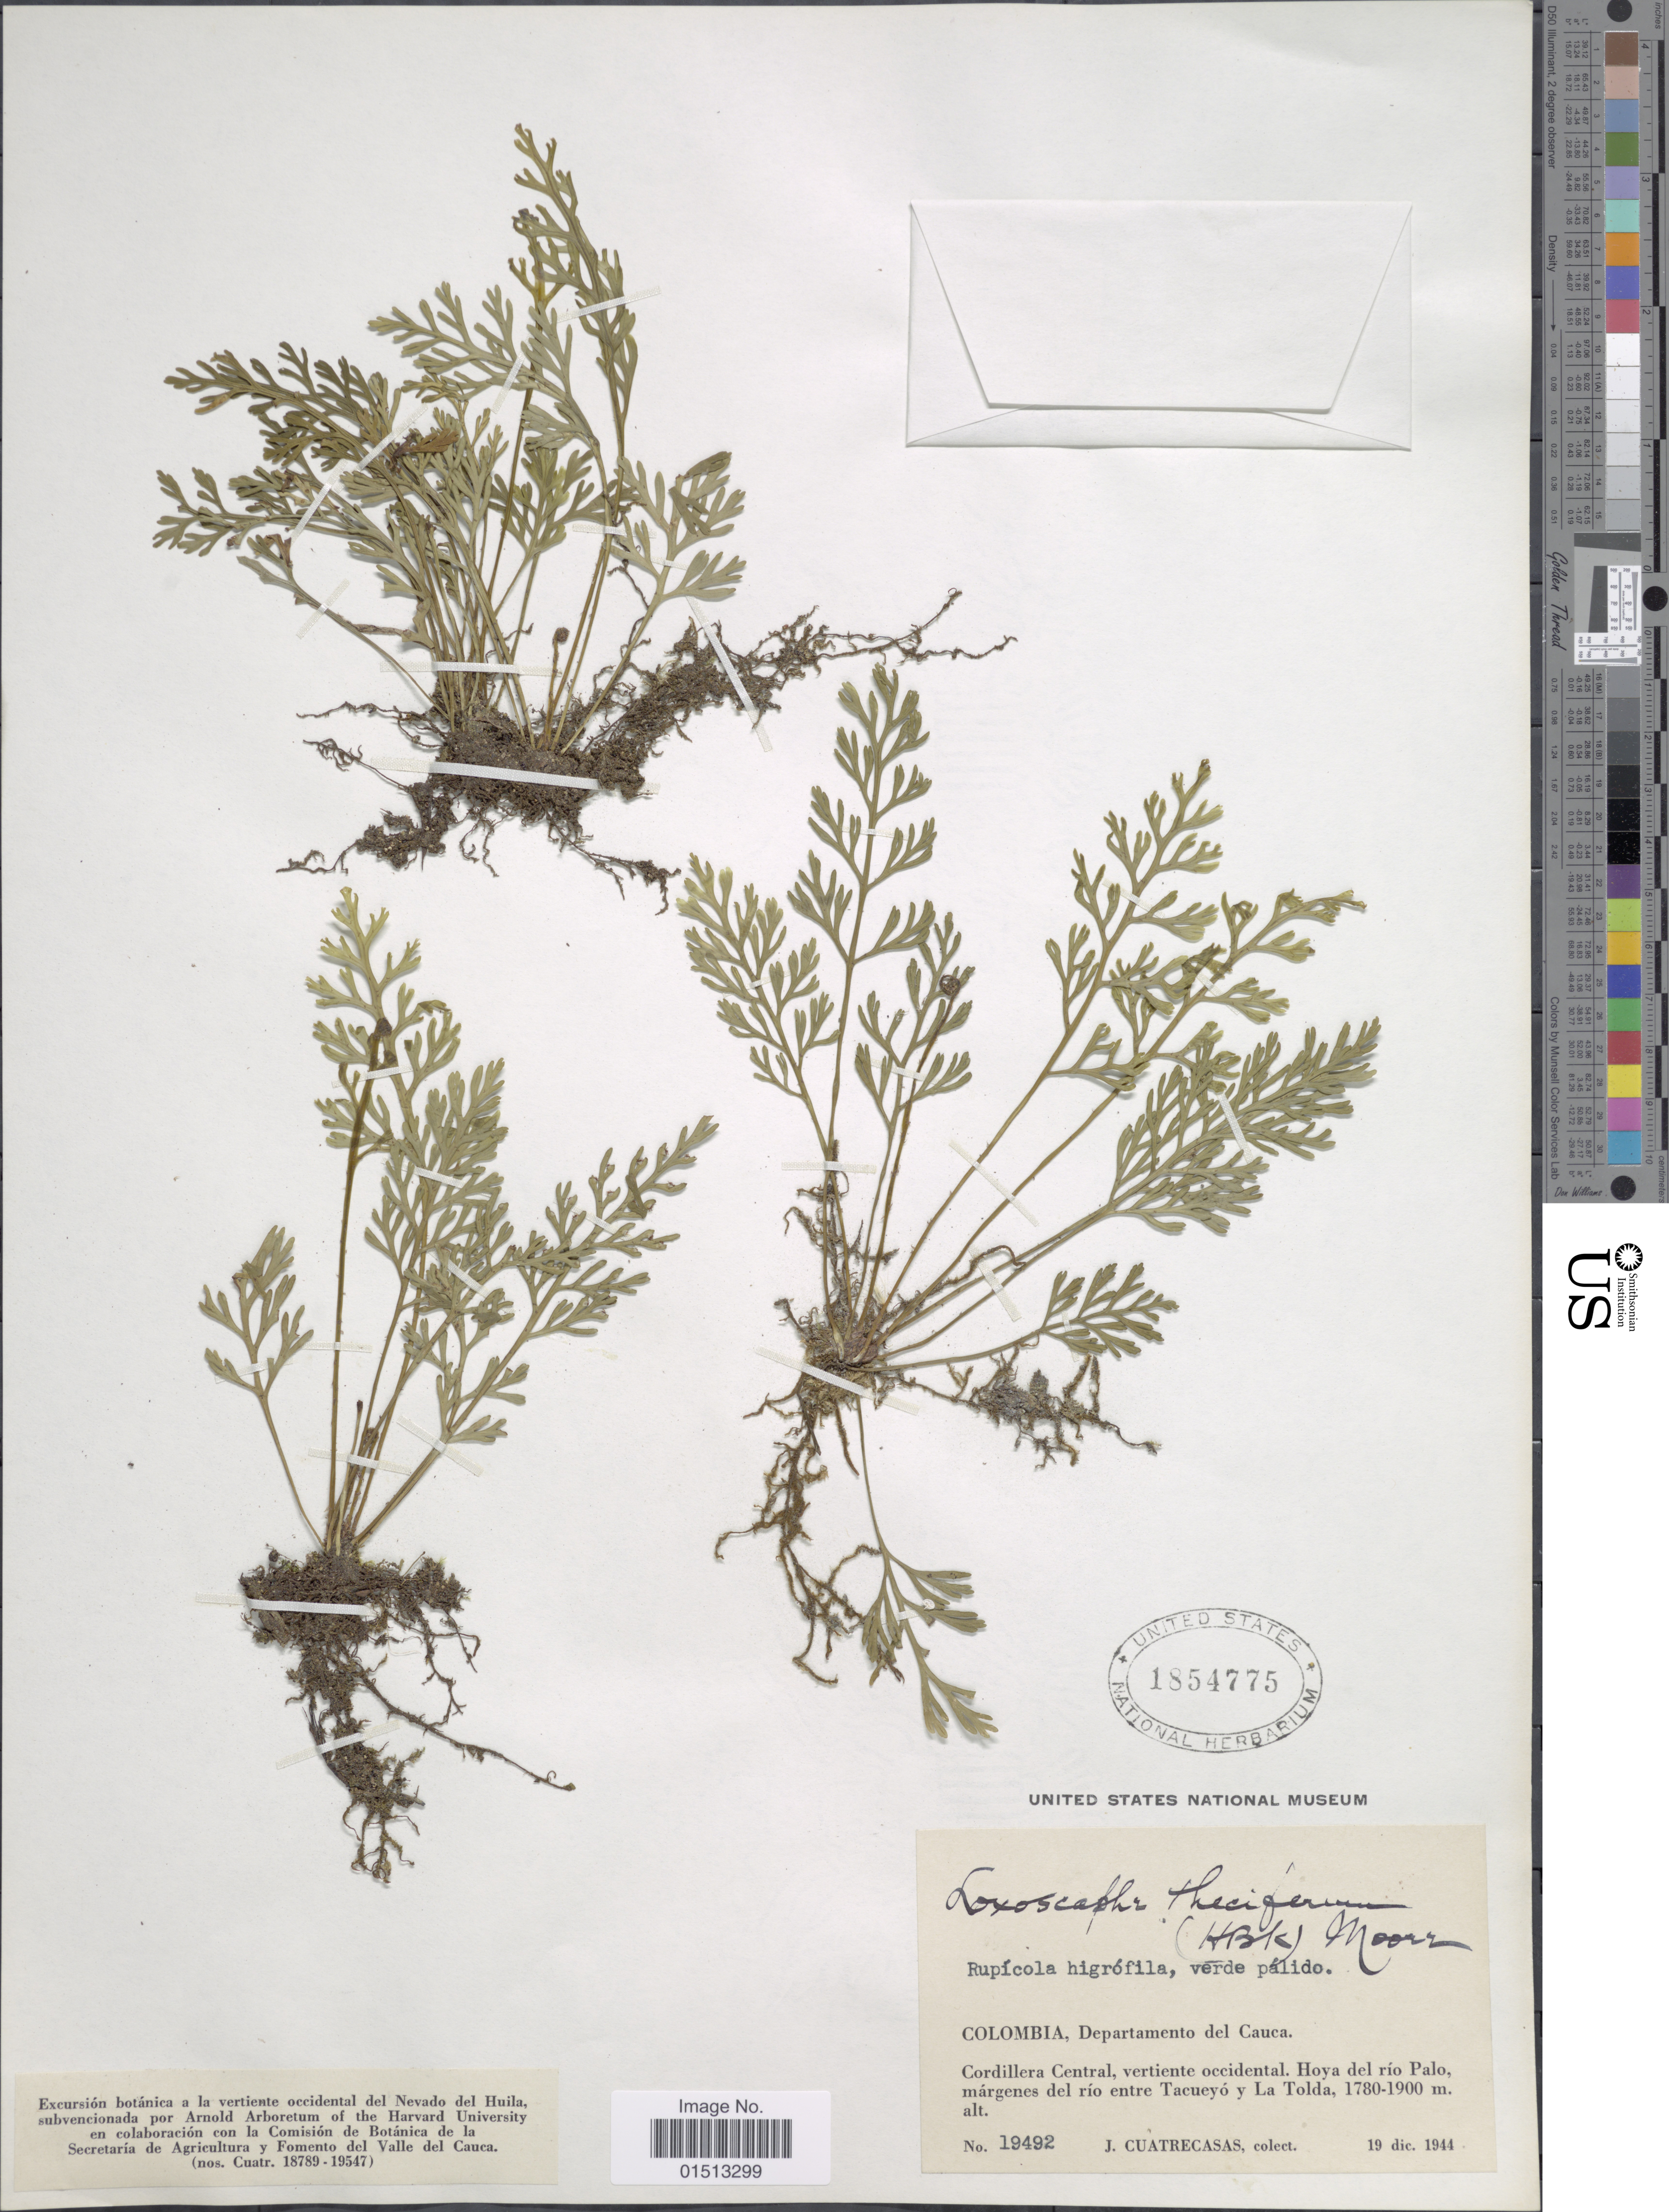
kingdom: Plantae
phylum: Tracheophyta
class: Polypodiopsida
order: Polypodiales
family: Aspleniaceae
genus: Asplenium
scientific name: Asplenium theciferum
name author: (Kunth) Mett.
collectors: J. Cuatrecasas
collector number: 19492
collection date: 1944-12-19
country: Colombia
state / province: Cauca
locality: Cordillera Central, vertiente occidental, hoya del rio Palo, margenes del rio entre Tacueyó y La Tolda.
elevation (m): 1780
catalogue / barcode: US 1854775